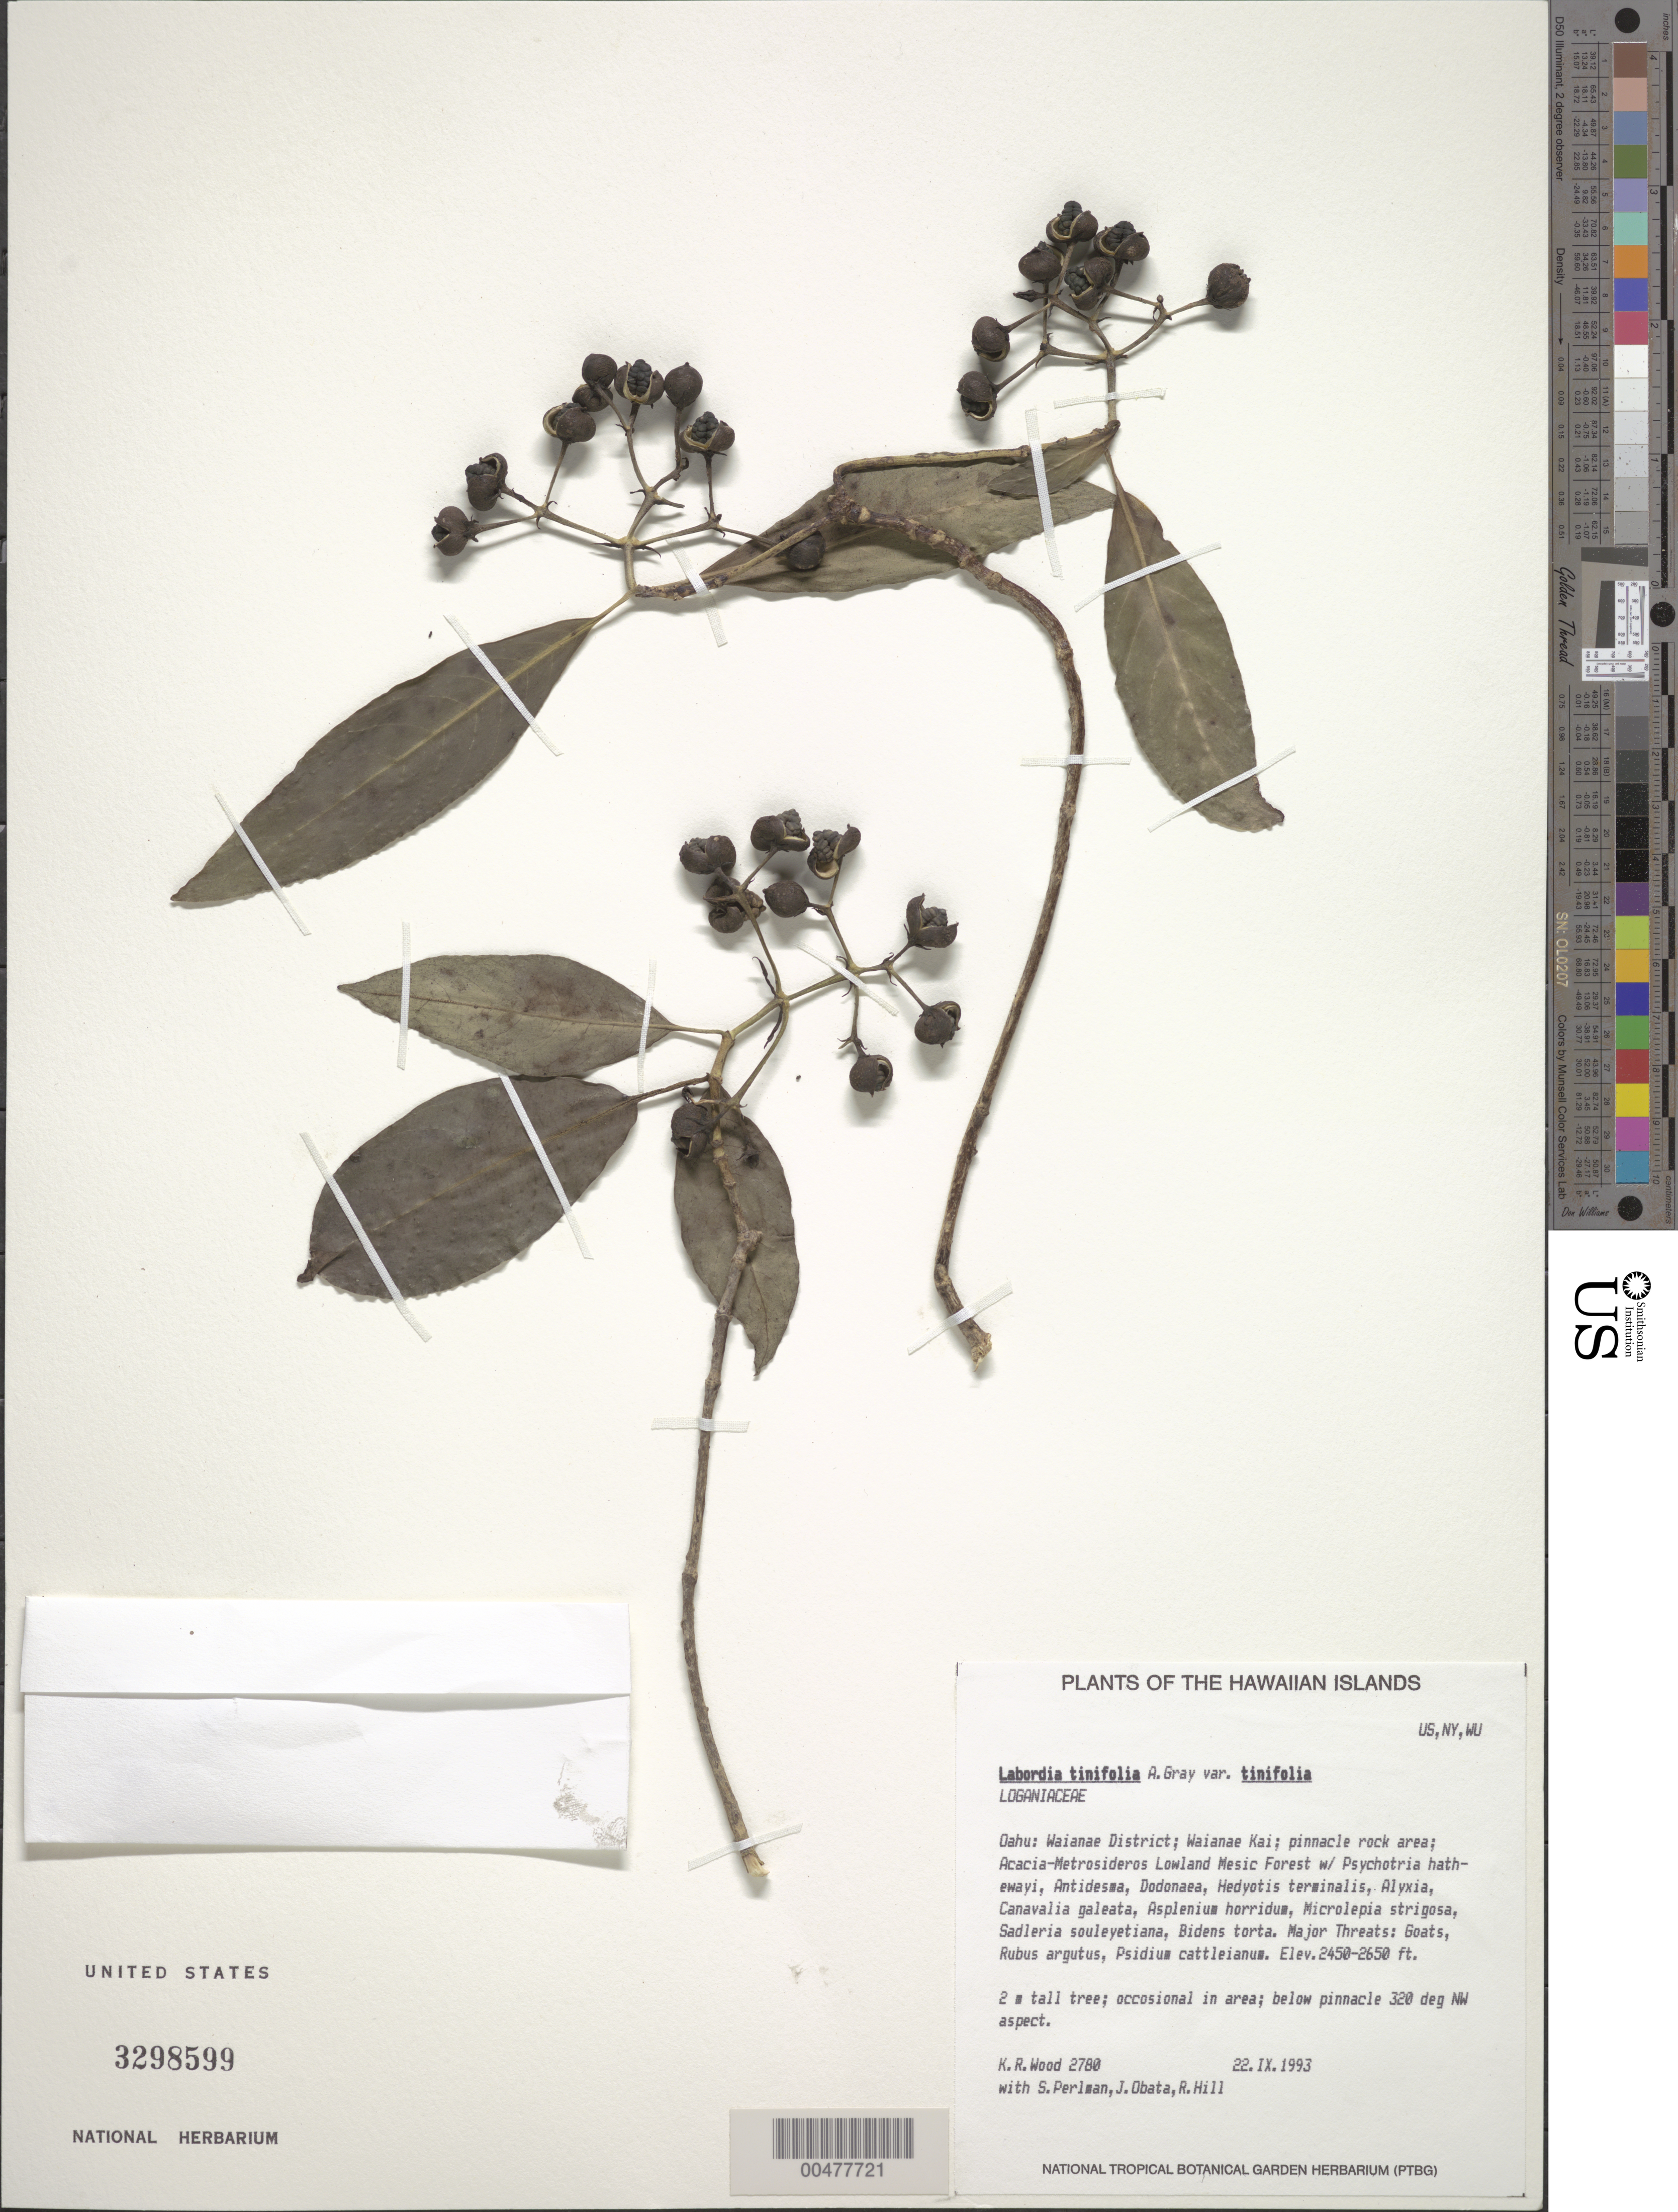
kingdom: Plantae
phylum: Tracheophyta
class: Magnoliopsida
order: Gentianales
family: Loganiaceae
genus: Geniostoma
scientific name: Geniostoma tinifolium var. tinifolium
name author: A. Gray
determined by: Wagner, W. L., (BOT), Smithsonian Institution - National Museum of Natural History (UNITED STATES)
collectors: K. R. Wood, S. P. Perlman, J. Obata & R. Hill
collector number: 2780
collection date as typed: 22 Sep 1993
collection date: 1993-09-22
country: United States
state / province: Hawaii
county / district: Honolulu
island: Oahu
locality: Waianae Dist., Waianae Kai, pinnacle rock area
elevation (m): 747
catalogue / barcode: US 3298599